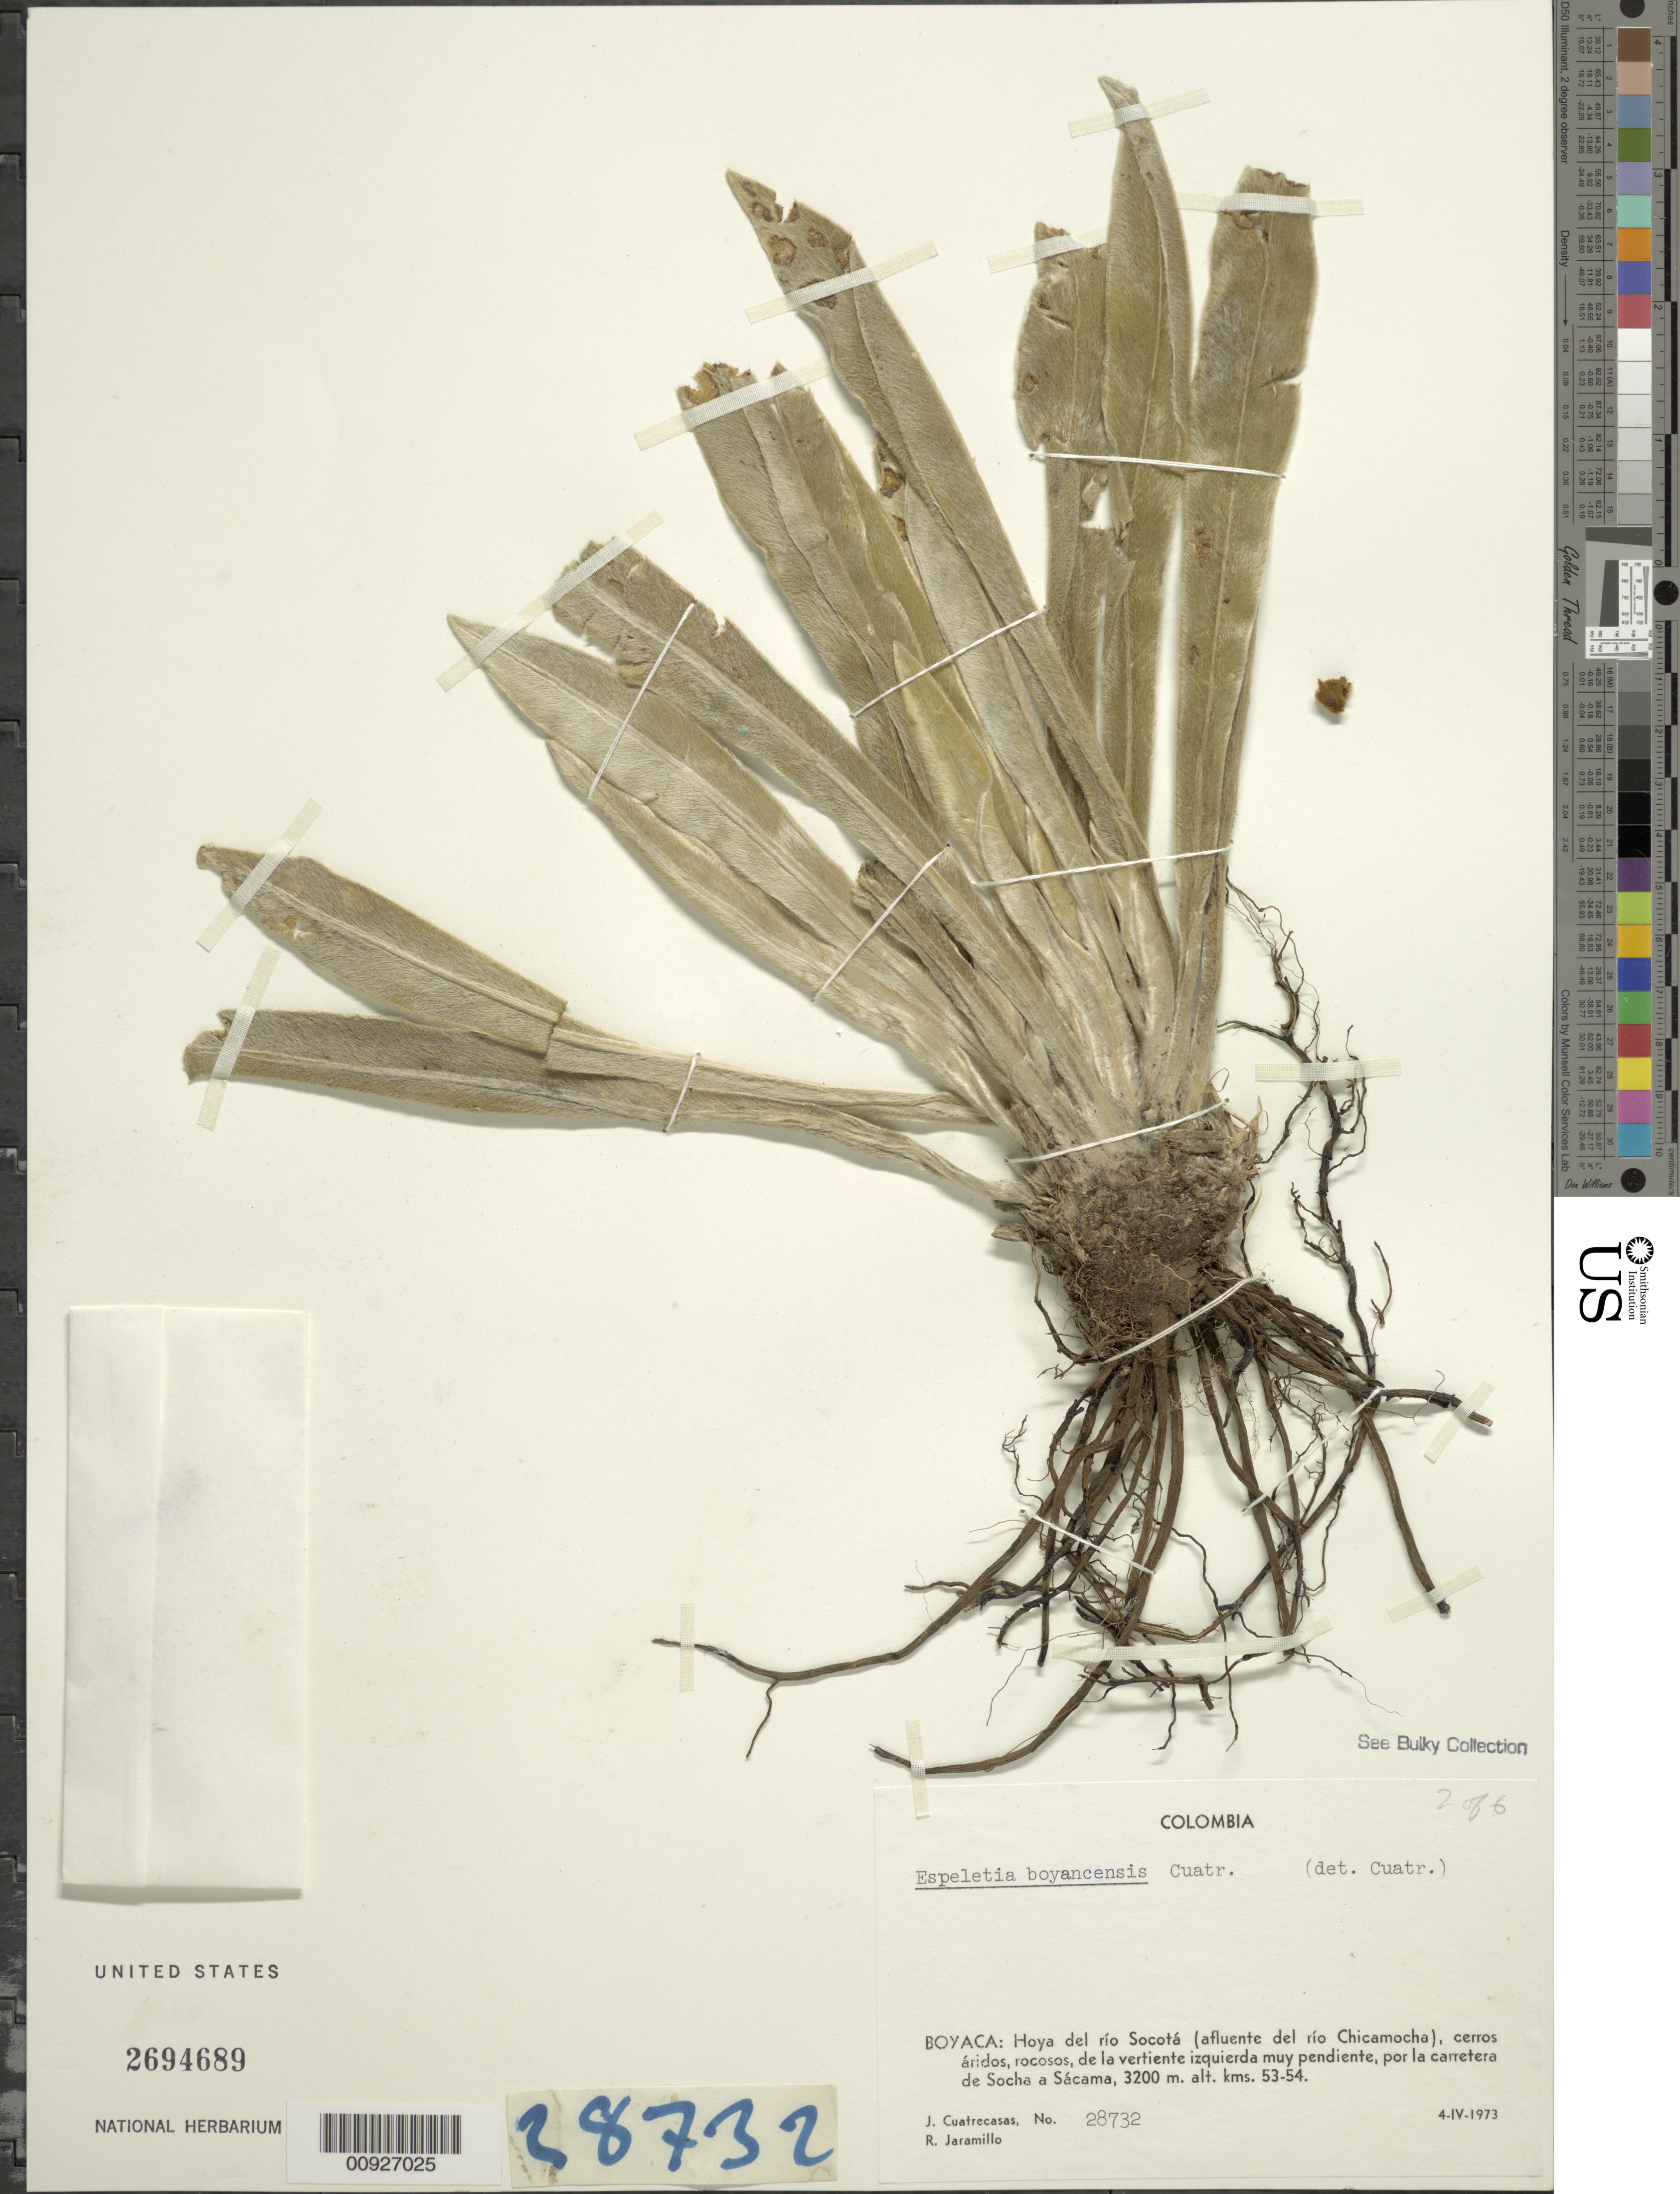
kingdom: Plantae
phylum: Tracheophyta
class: Magnoliopsida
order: Asterales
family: Asteraceae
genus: Espeletia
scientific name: Espeletia boyacensis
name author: Cuatrec.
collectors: J. Cuatrecasas & R. Jaramillo M.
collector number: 28732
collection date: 1973-04-04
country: Colombia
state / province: Boyacá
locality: Hoya del río Socotá (afluente del río Chicamocha) cerros áridos, rocosos, de la ladera izquierda muy pendiente, por la carrtera de Socha a Sácama.Kms. 53-54.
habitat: Cerros áridos, rocosos.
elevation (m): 3200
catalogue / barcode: US 2694689